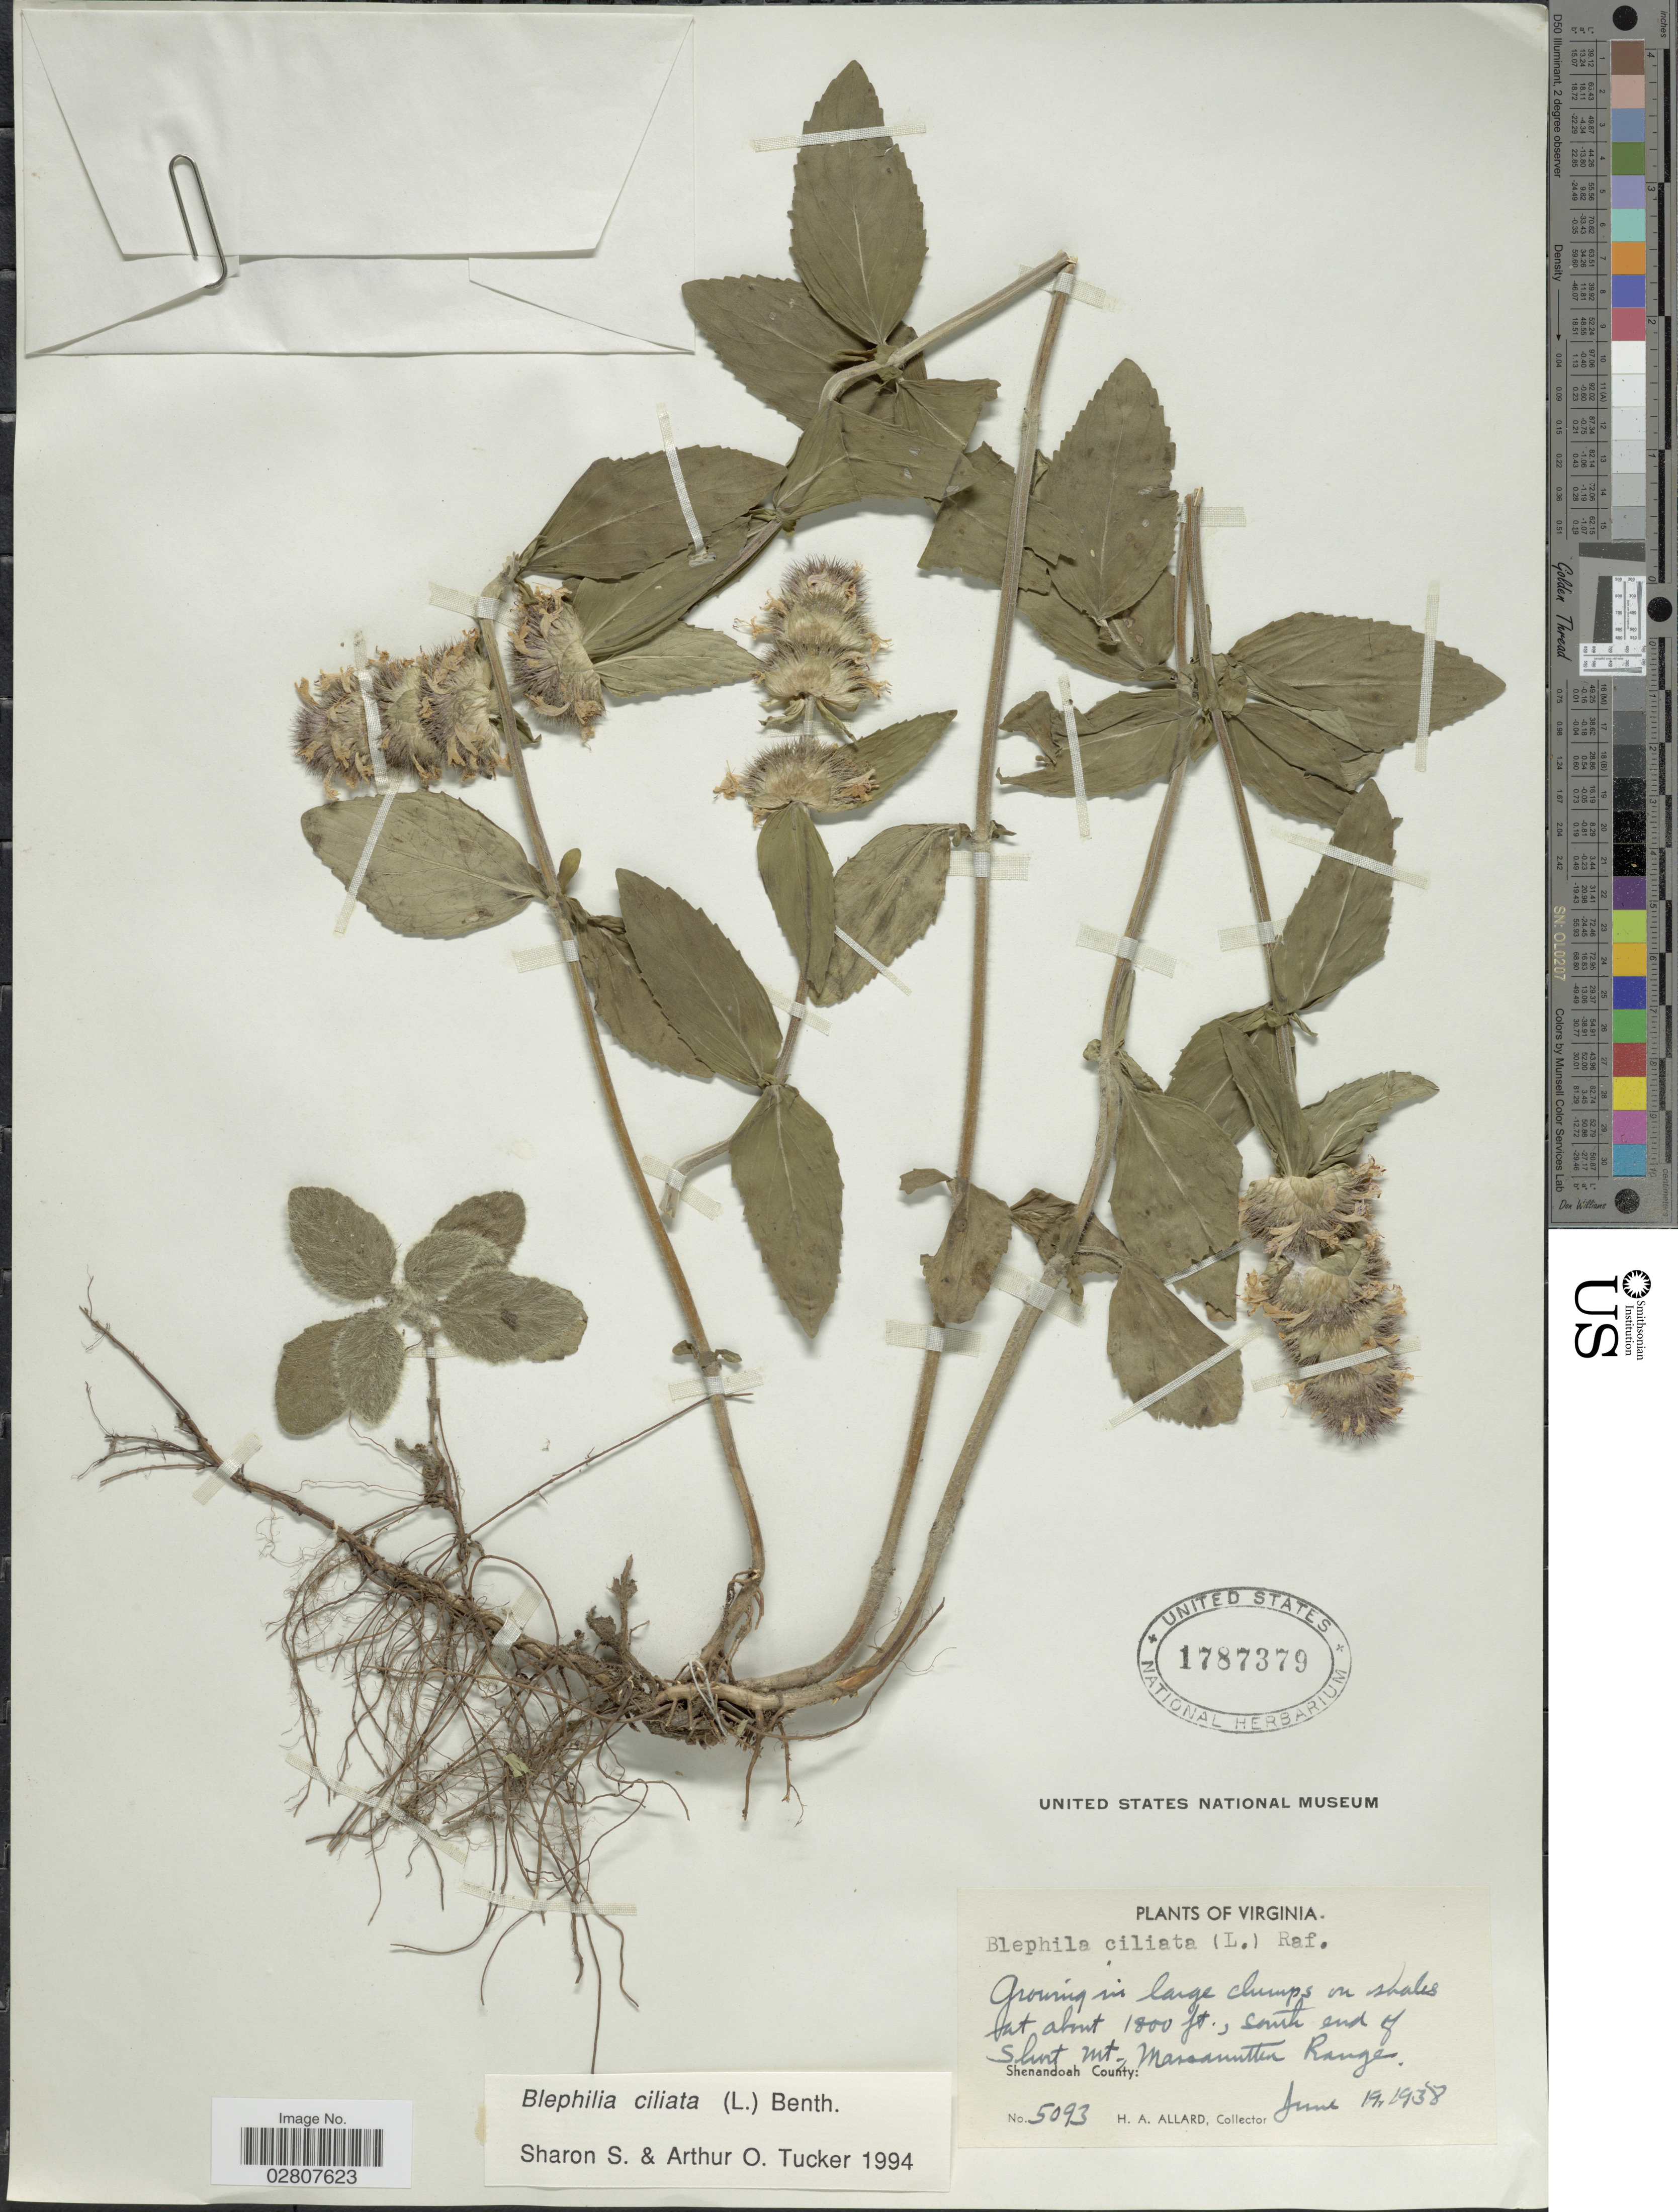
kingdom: Plantae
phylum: Tracheophyta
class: Magnoliopsida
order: Lamiales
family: Lamiaceae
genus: Blephilia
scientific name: Blephilia ciliata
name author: (L.) Raf. ex Benth.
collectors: H. A. Allard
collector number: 5093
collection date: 1938-06-19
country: United States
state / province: Virginia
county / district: Shenandoah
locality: South end of Short Mt. Massanutten Range. Shenandoah County.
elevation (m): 549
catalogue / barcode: US 1787379